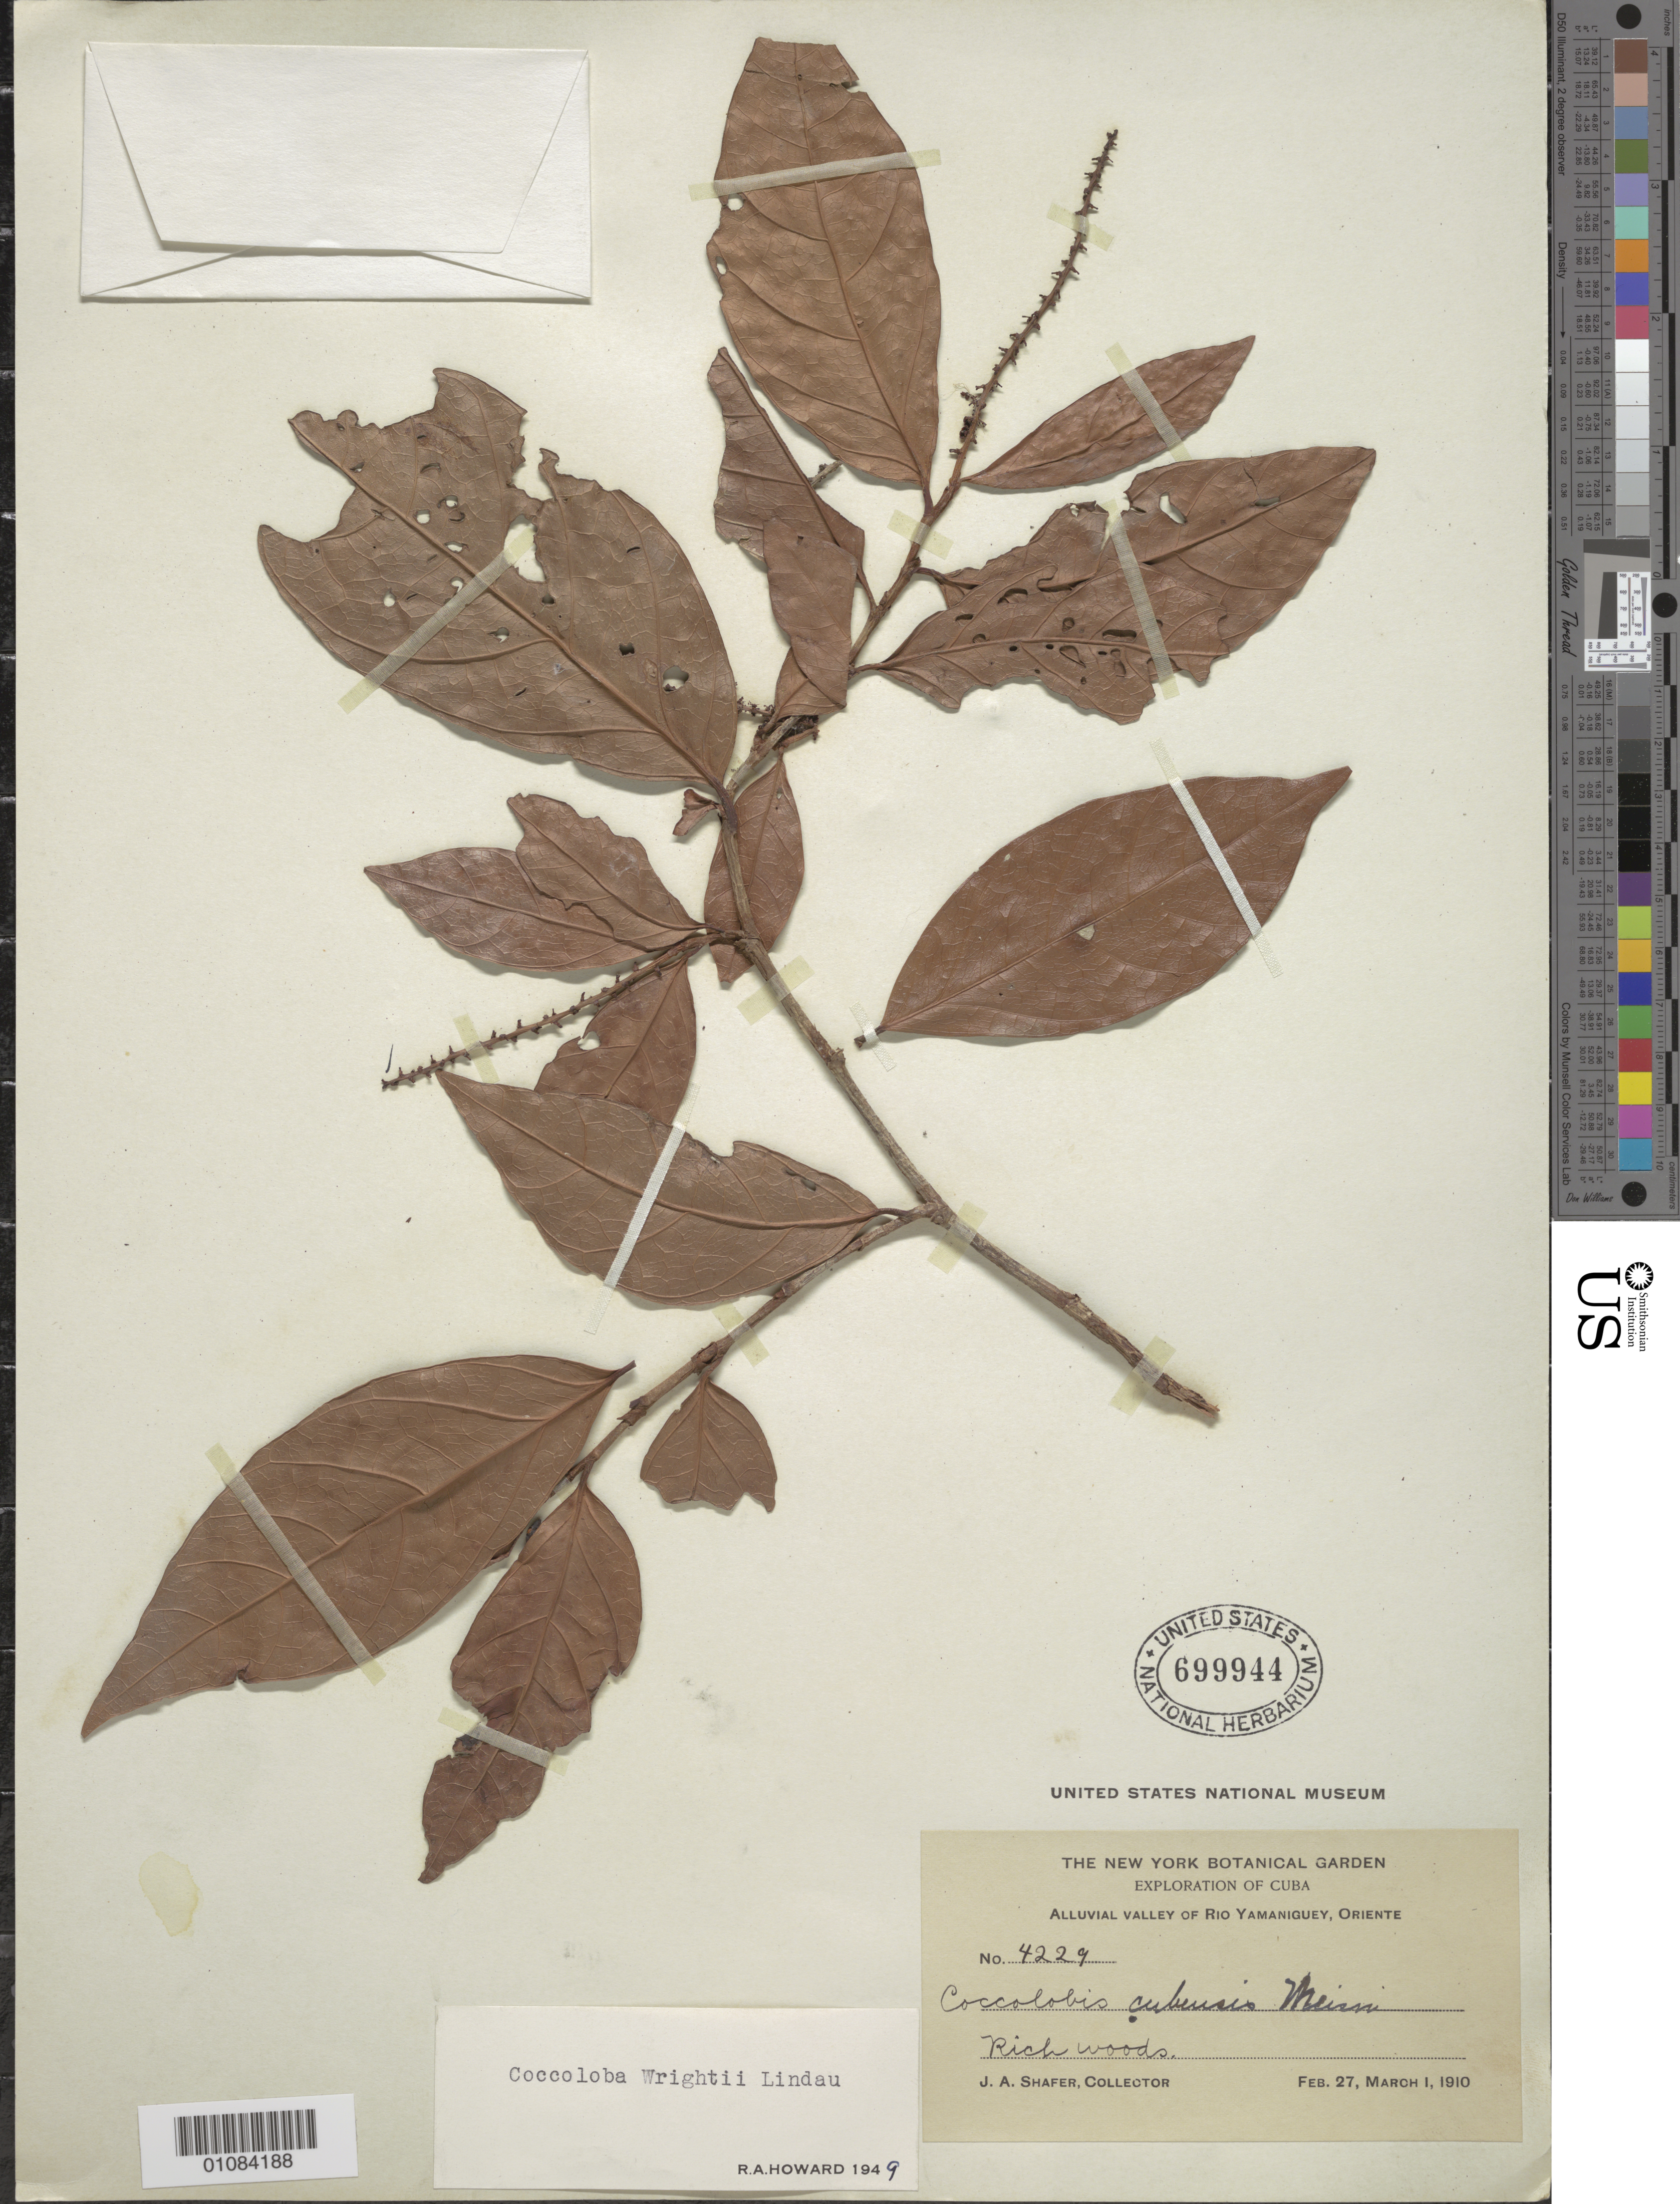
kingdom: Plantae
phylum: Tracheophyta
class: Magnoliopsida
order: Caryophyllales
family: Polygonaceae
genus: Coccoloba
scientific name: Coccoloba wrightii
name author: Lindau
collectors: J. A. Shafer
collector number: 4229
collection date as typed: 27 Feb 1910 to 01 Mar 1910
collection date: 1910-02-27/1910-03-01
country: Cuba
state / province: Holguín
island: Cuba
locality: Oriente: Alluvial Valley of Rio Yamaniguey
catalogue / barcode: US 699944